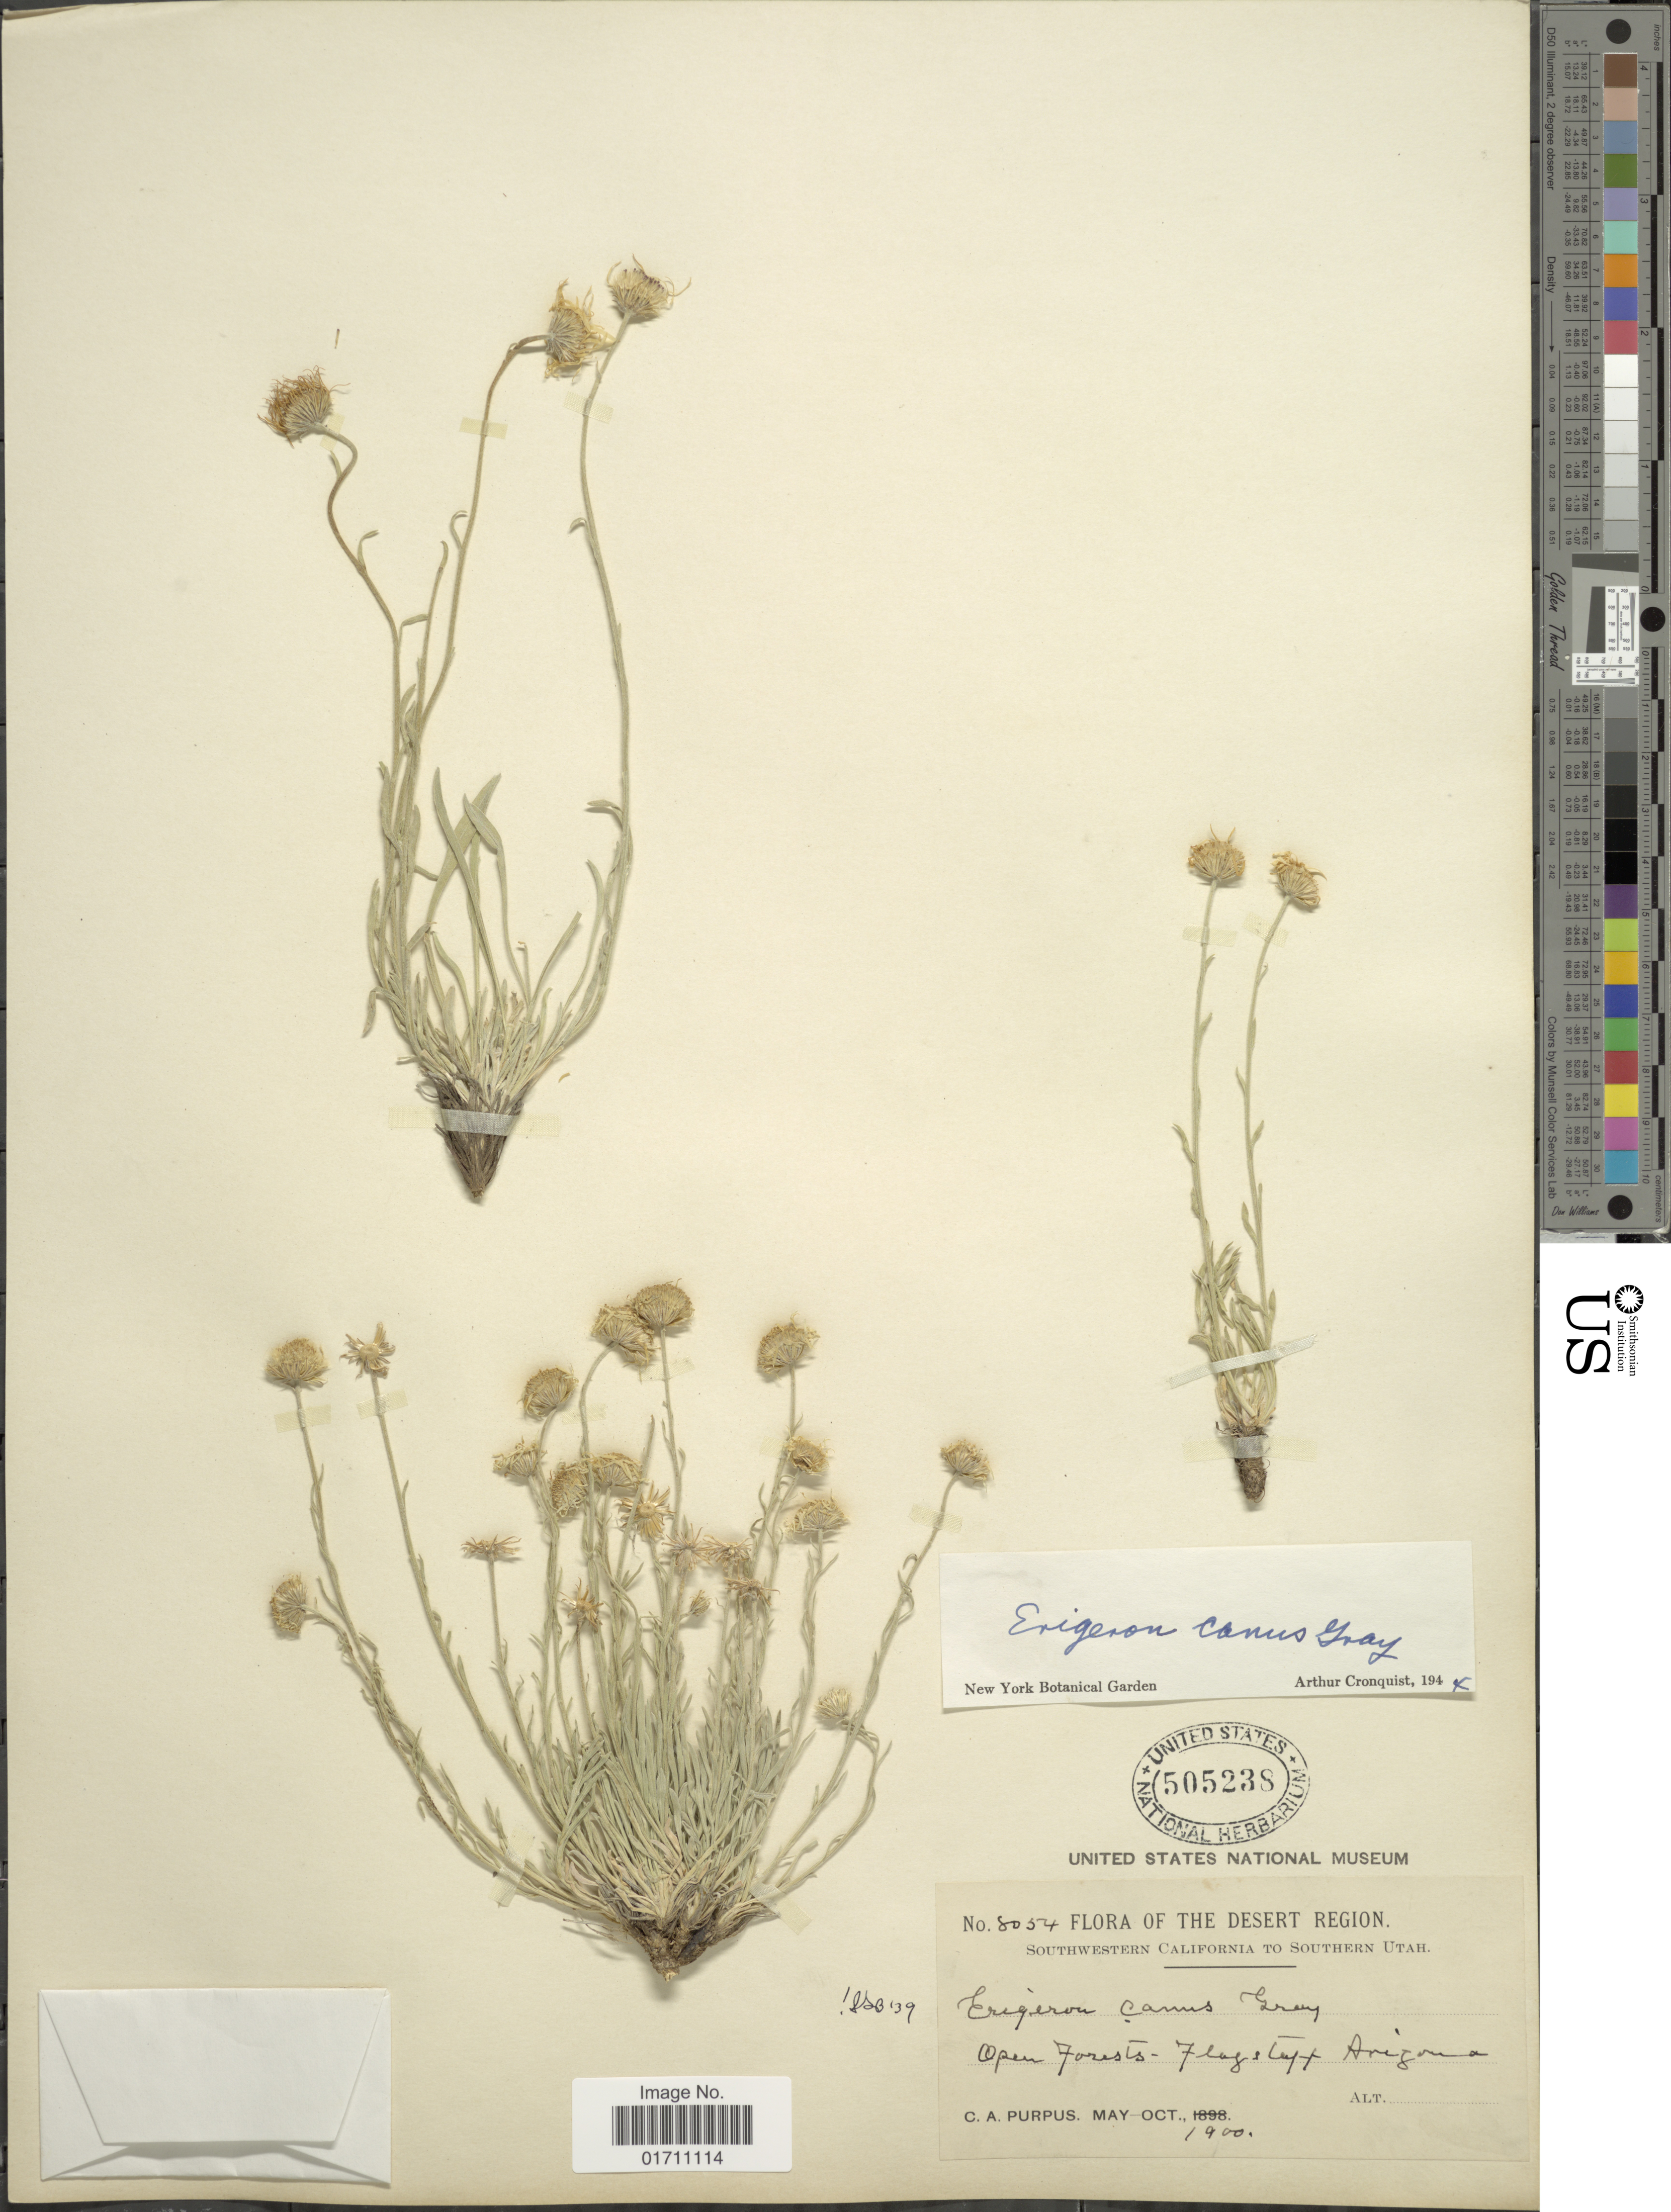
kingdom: Plantae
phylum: Tracheophyta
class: Magnoliopsida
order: Asterales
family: Asteraceae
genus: Erigeron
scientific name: Erigeron canus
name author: A. Gray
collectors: C. A. Purpus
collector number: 8054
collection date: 1900-05/1900-10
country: United States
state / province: Arizona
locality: The Desert Region, Southwestern California to Southern Utah, Open forest - Flagstaff Arizona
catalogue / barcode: US 505238